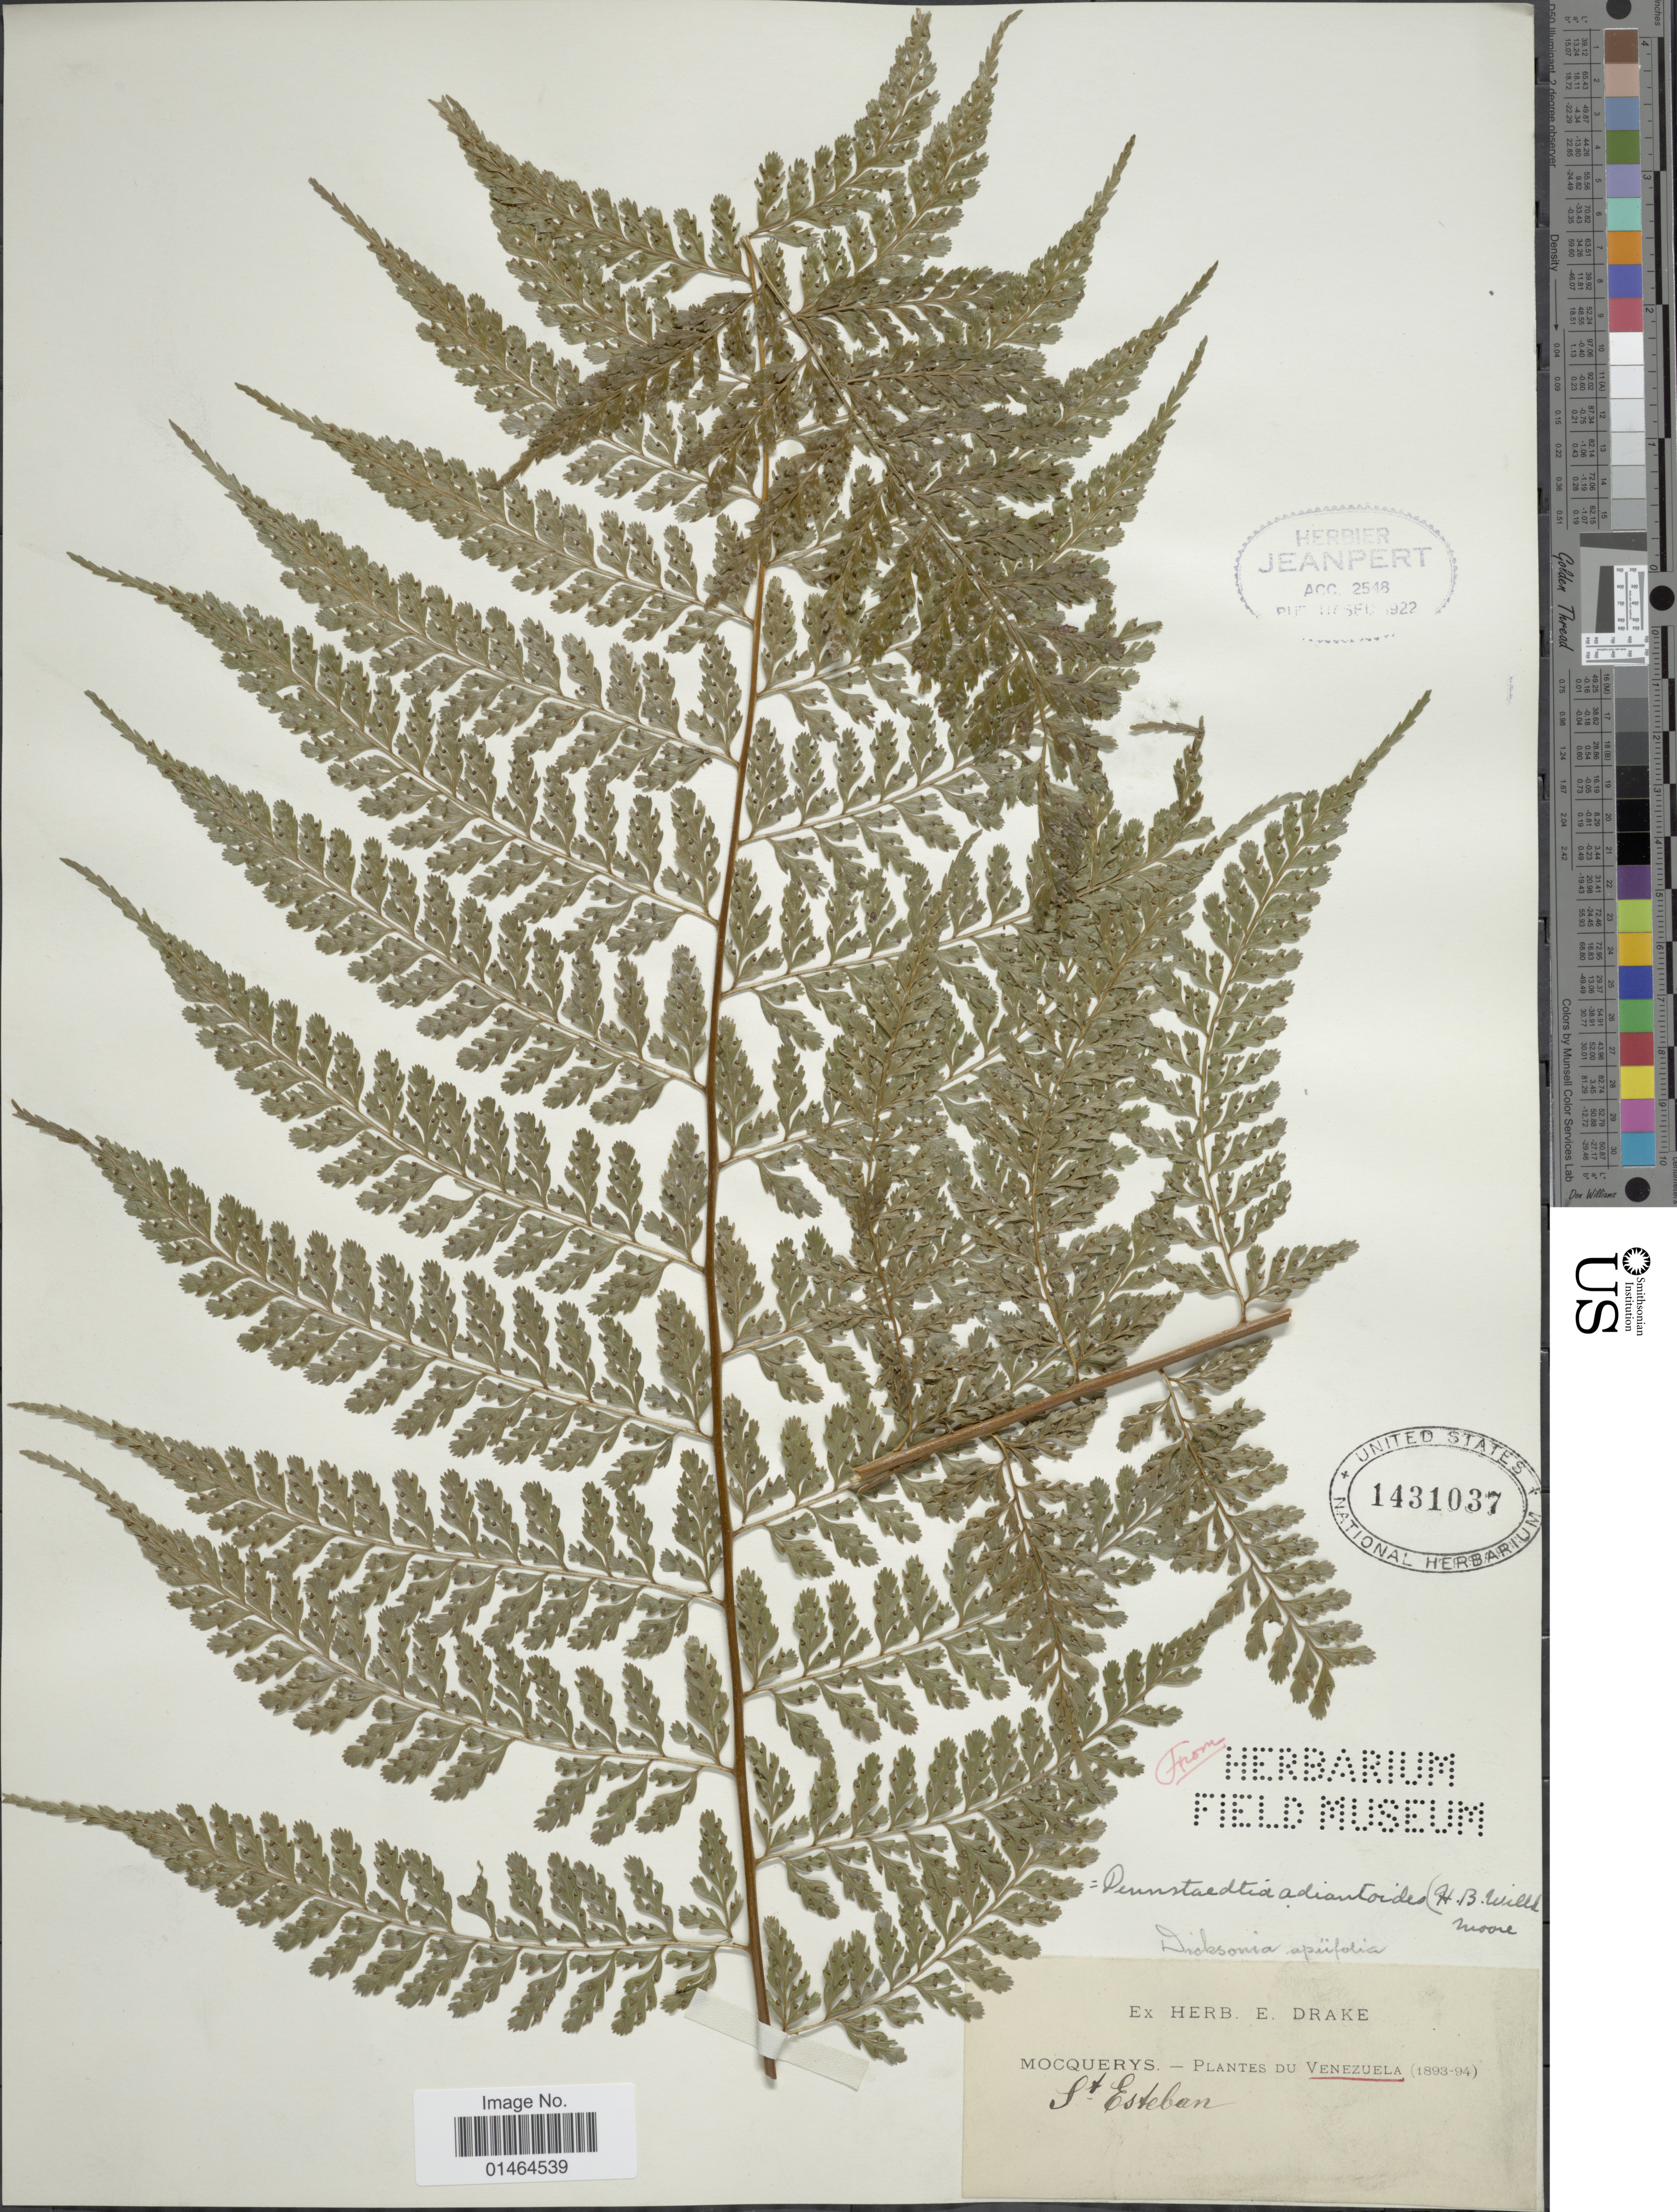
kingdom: Plantae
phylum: Tracheophyta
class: Polypodiopsida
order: Polypodiales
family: Dennstaedtiaceae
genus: Dennstaedtia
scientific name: Dennstaedtia bipinnata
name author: (Cav.) Maxon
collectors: A. Mocquerys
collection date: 1893/1894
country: Venezuela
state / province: Carabobo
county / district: Puerto Cabello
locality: San Esteban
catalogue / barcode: US 1431037